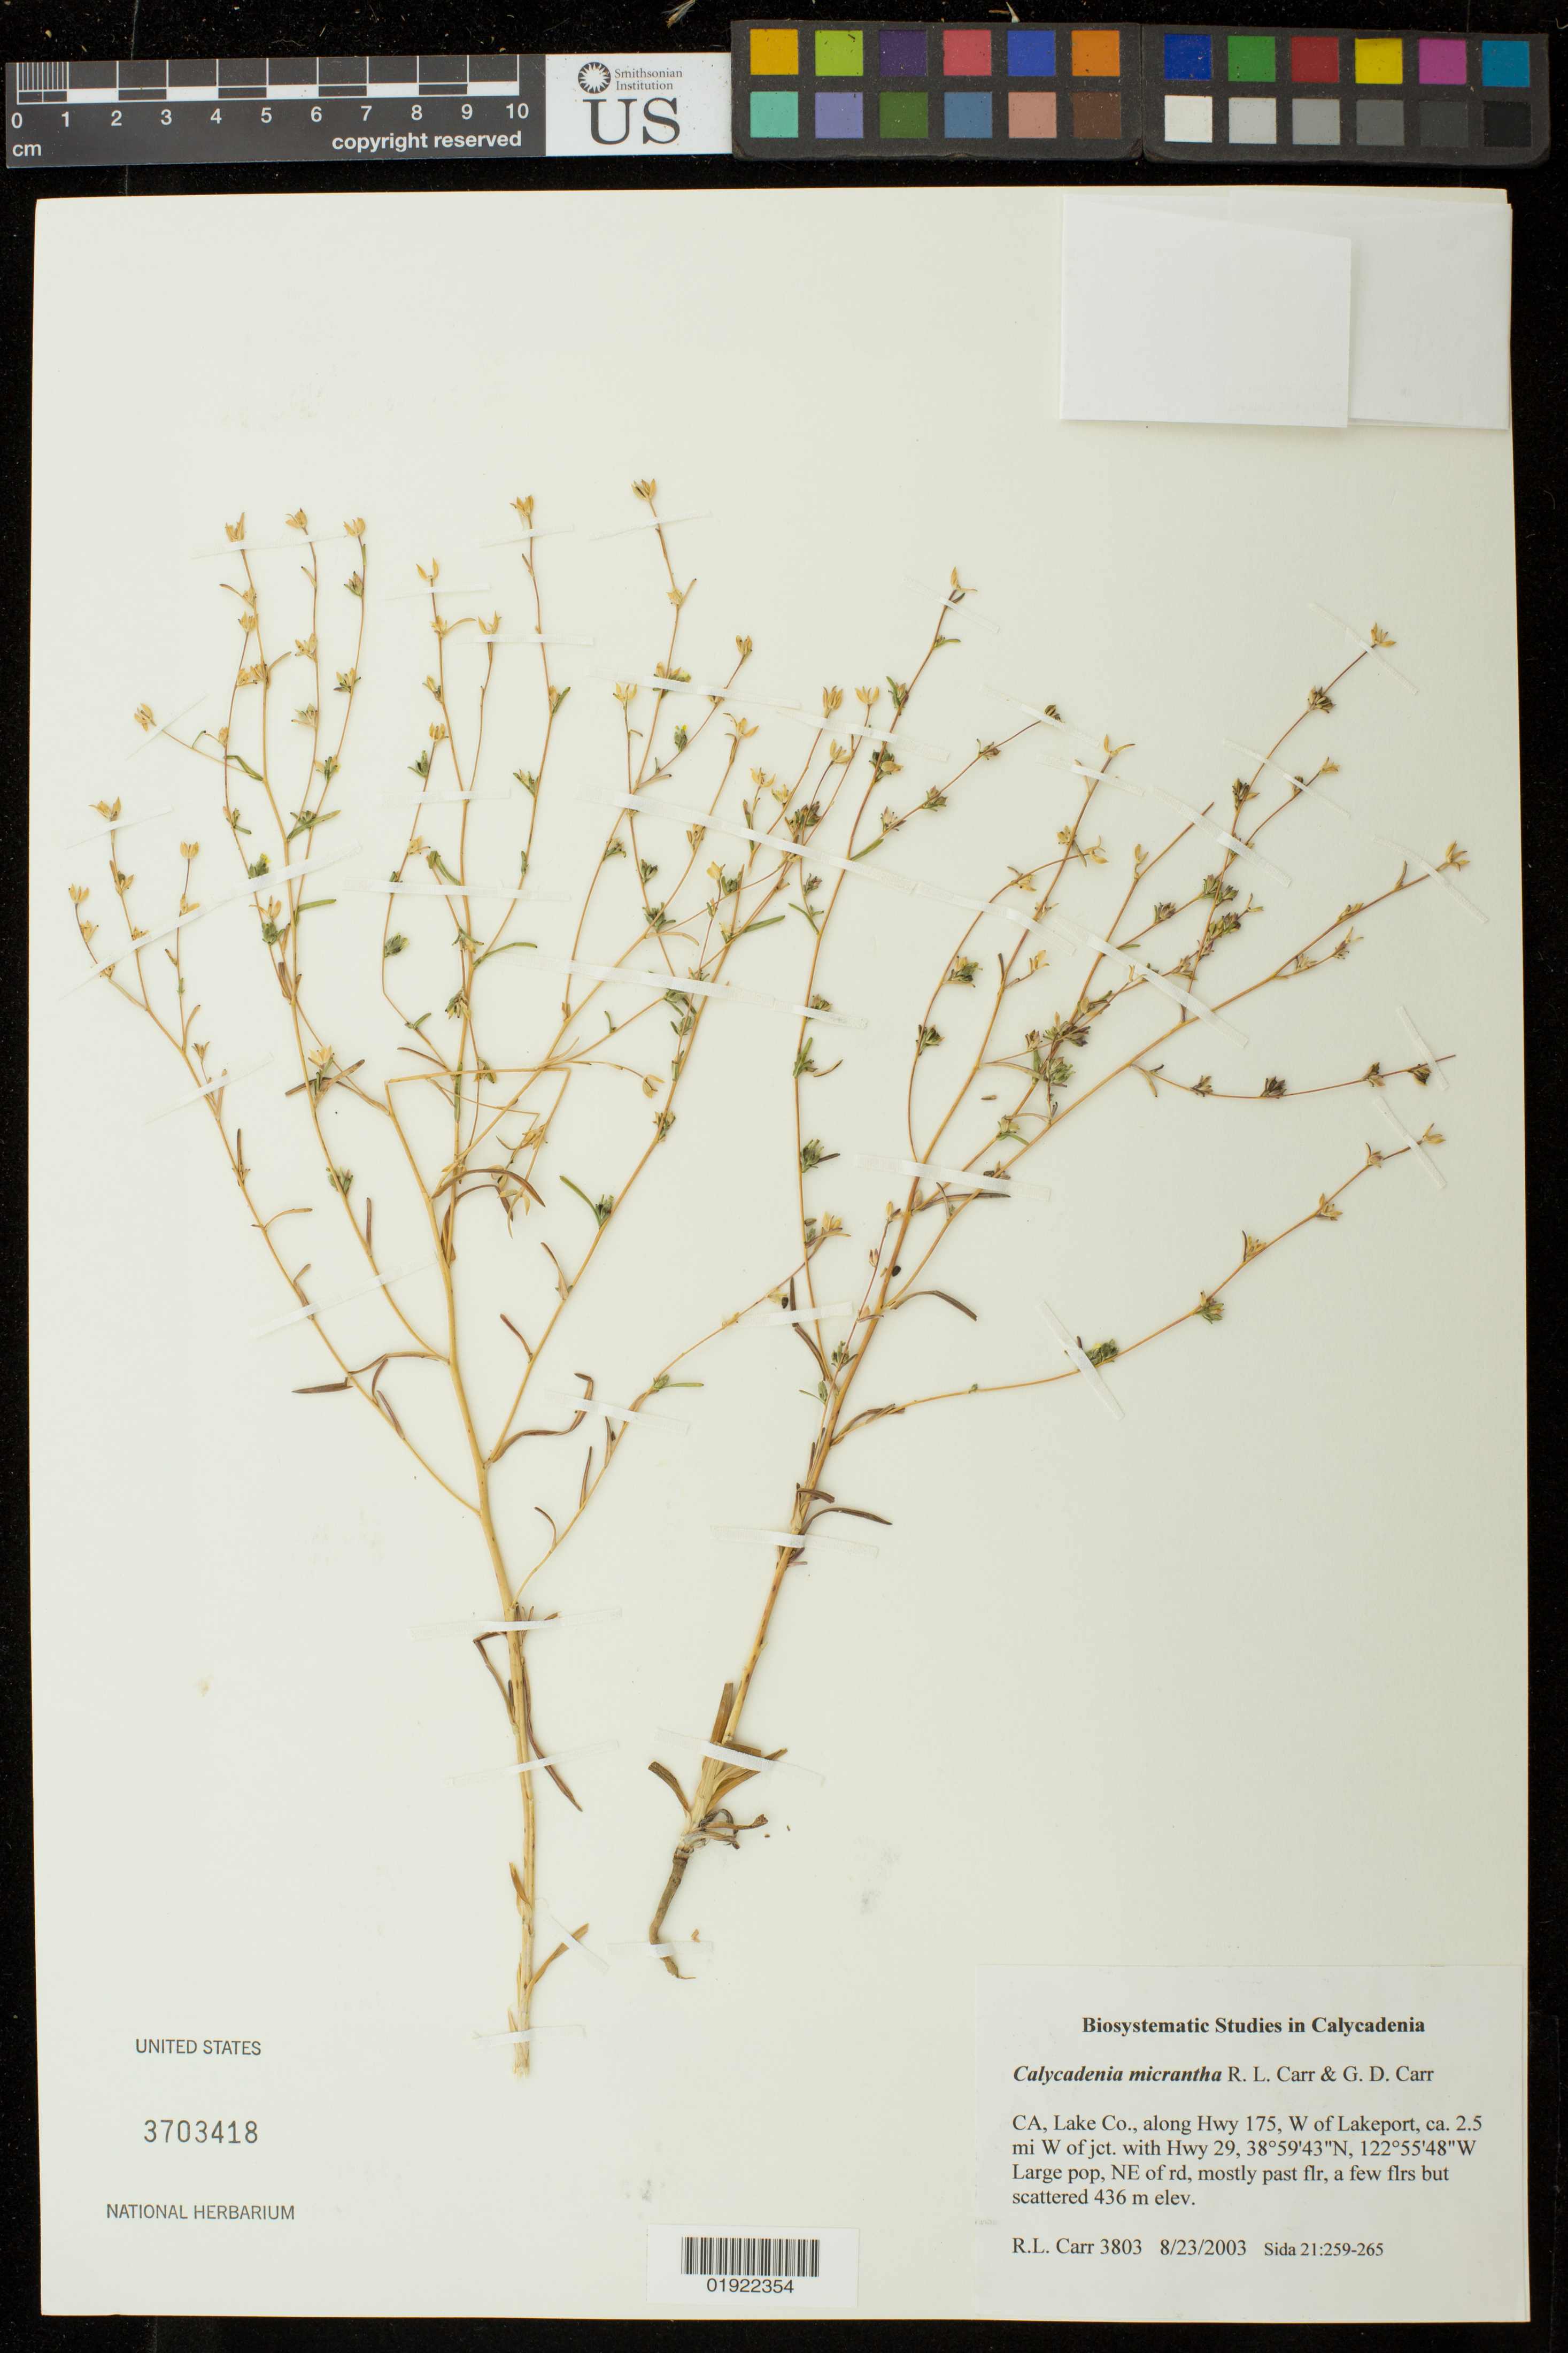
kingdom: Plantae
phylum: Tracheophyta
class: Magnoliopsida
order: Asterales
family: Asteraceae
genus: Calycadenia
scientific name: Calycadenia micrantha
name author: Carr & G.D. Carr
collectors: R. Carr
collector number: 3803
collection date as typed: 8/23/2003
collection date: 2003-08-23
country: United States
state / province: California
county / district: Lake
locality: along Hwy 175, W of Lakeport, ca. 2.5 mi W of jct. with Hwy 29, NE of road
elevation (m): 436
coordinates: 38 59 43 N, 122 55 48 W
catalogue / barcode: US 3703418